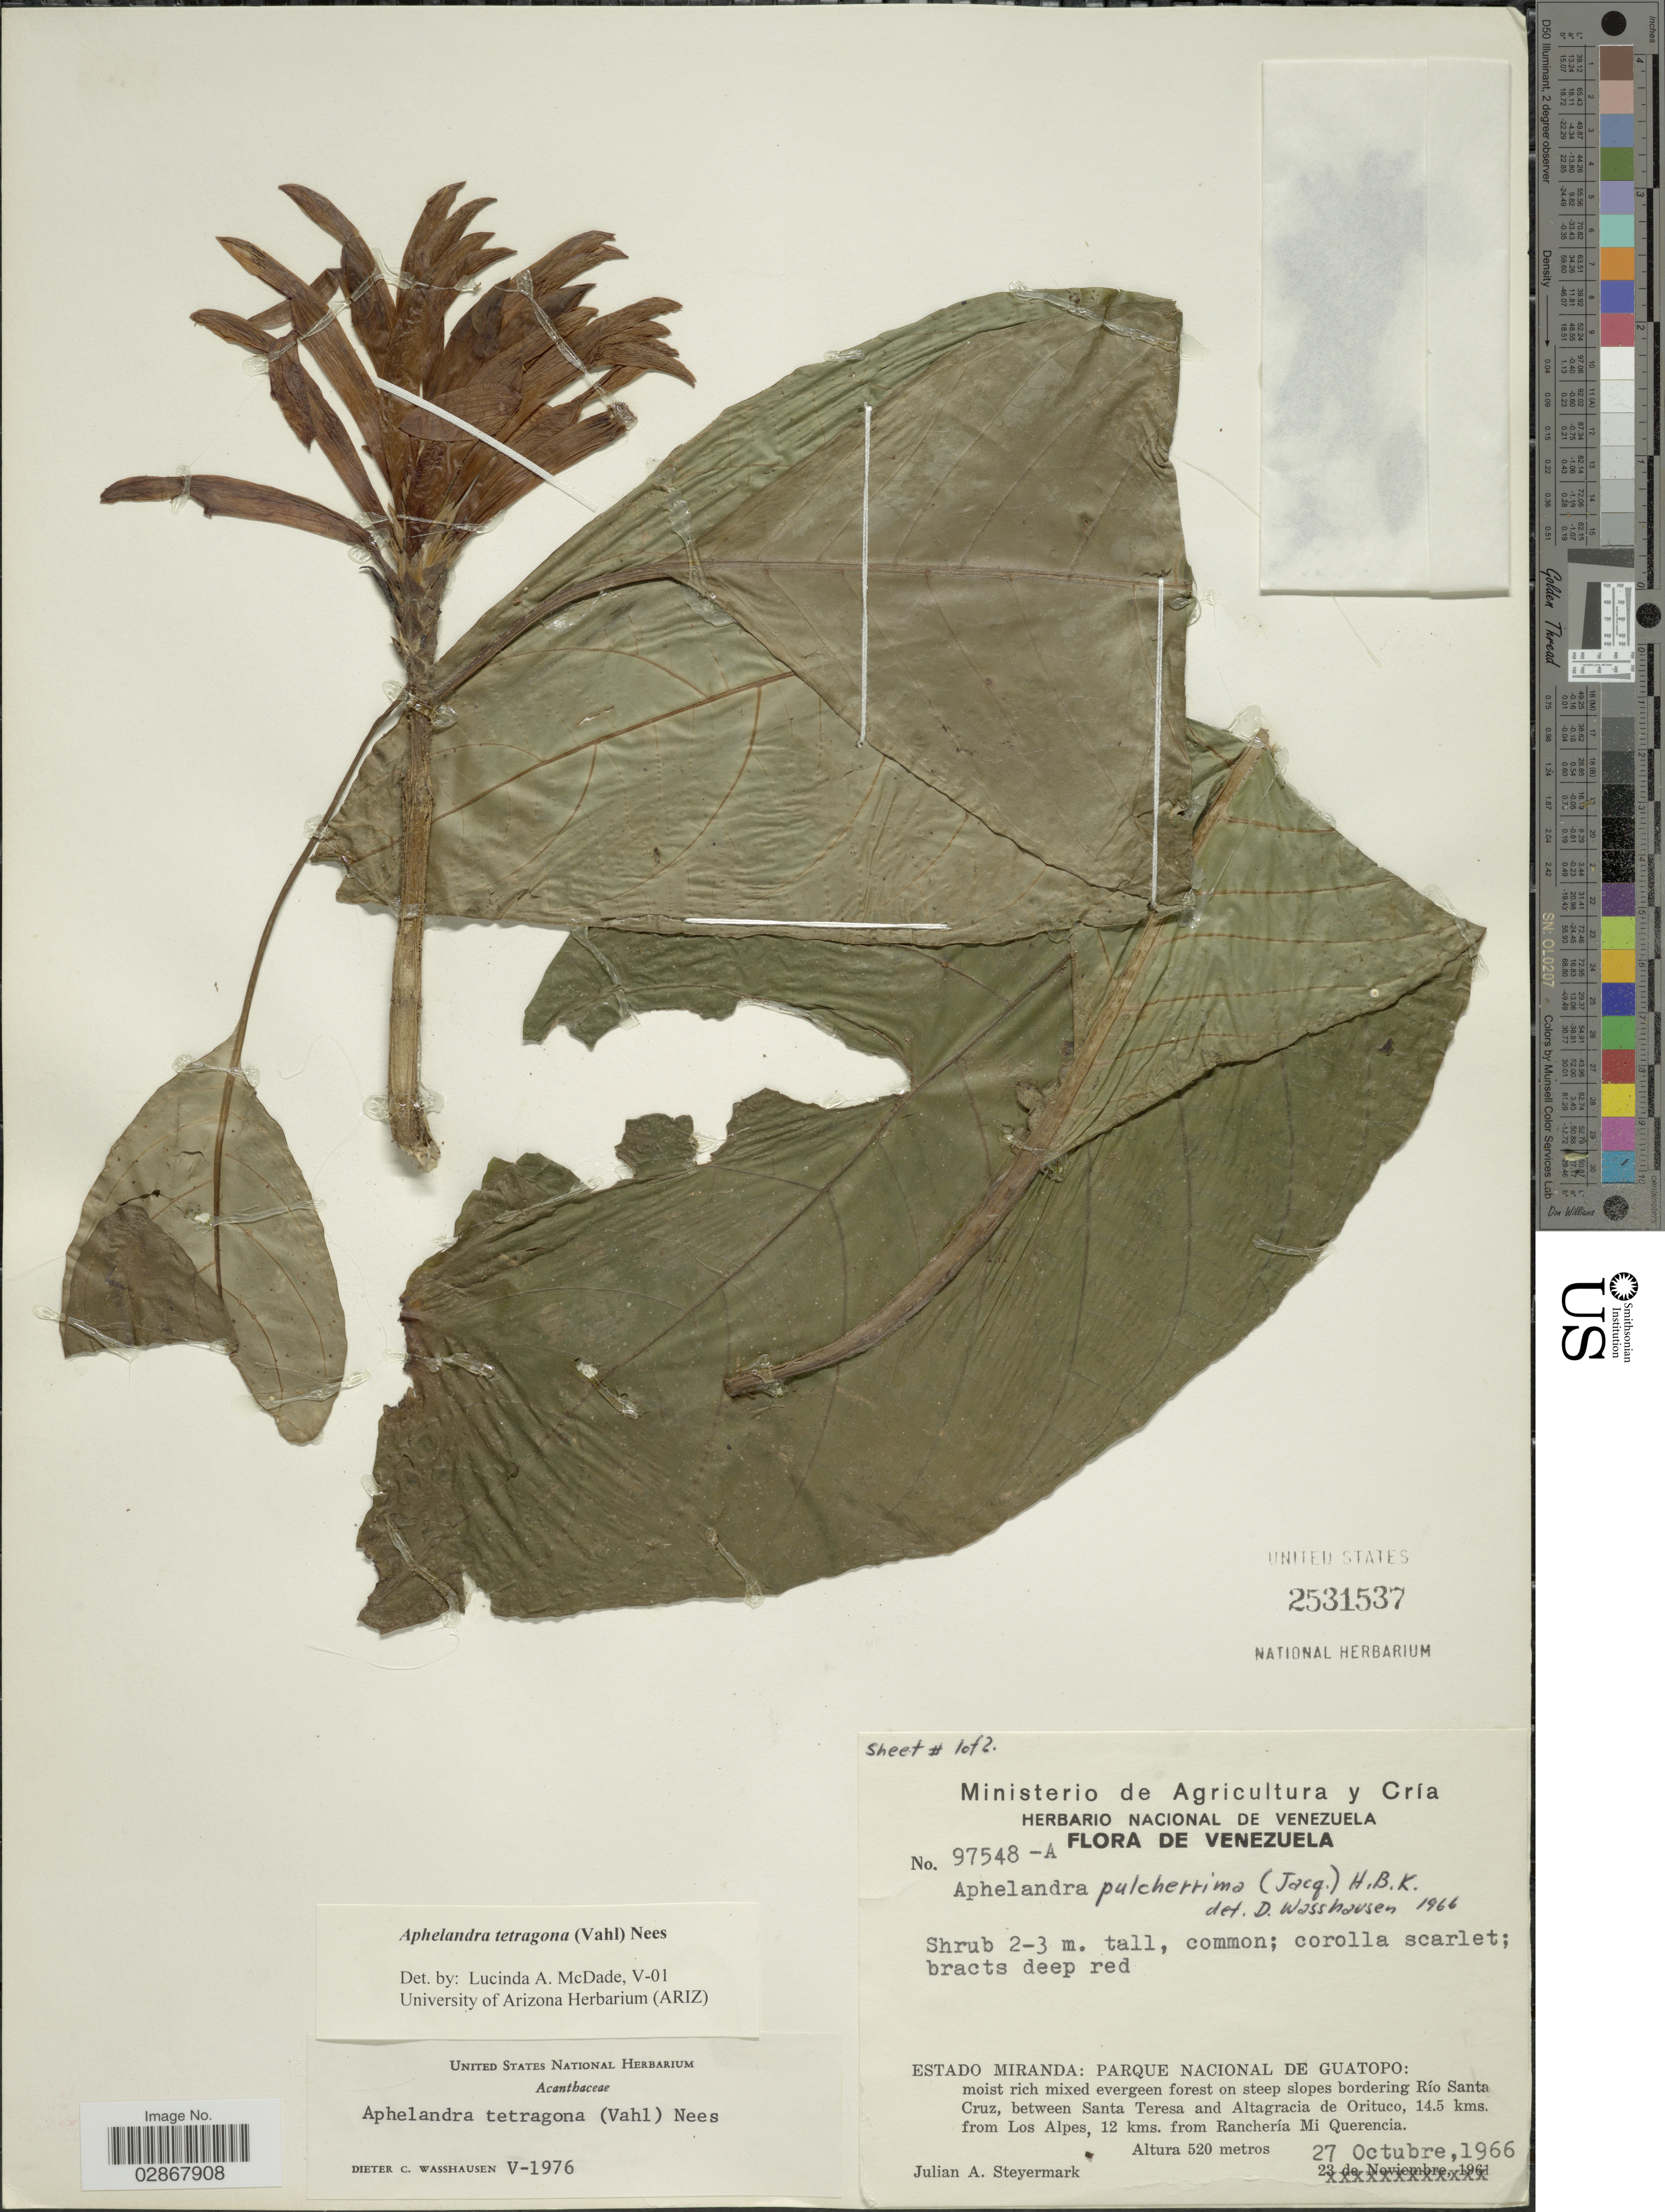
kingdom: Plantae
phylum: Tracheophyta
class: Magnoliopsida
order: Lamiales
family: Acanthaceae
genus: Aphelandra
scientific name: Aphelandra tetragona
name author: (Vahl) Nees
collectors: J. Steyermark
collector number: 97548-A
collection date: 1966-10-27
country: Venezuela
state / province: Miranda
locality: Parque Nacional de Guatopo: slopes bordering Río Santa Cruz, between Santa Teresa and Altagracia de Orituco, 14.5 kms. from Los Alpes, 12 kms. from Ranchería Mi Querencia.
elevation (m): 520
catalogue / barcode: US 2531537